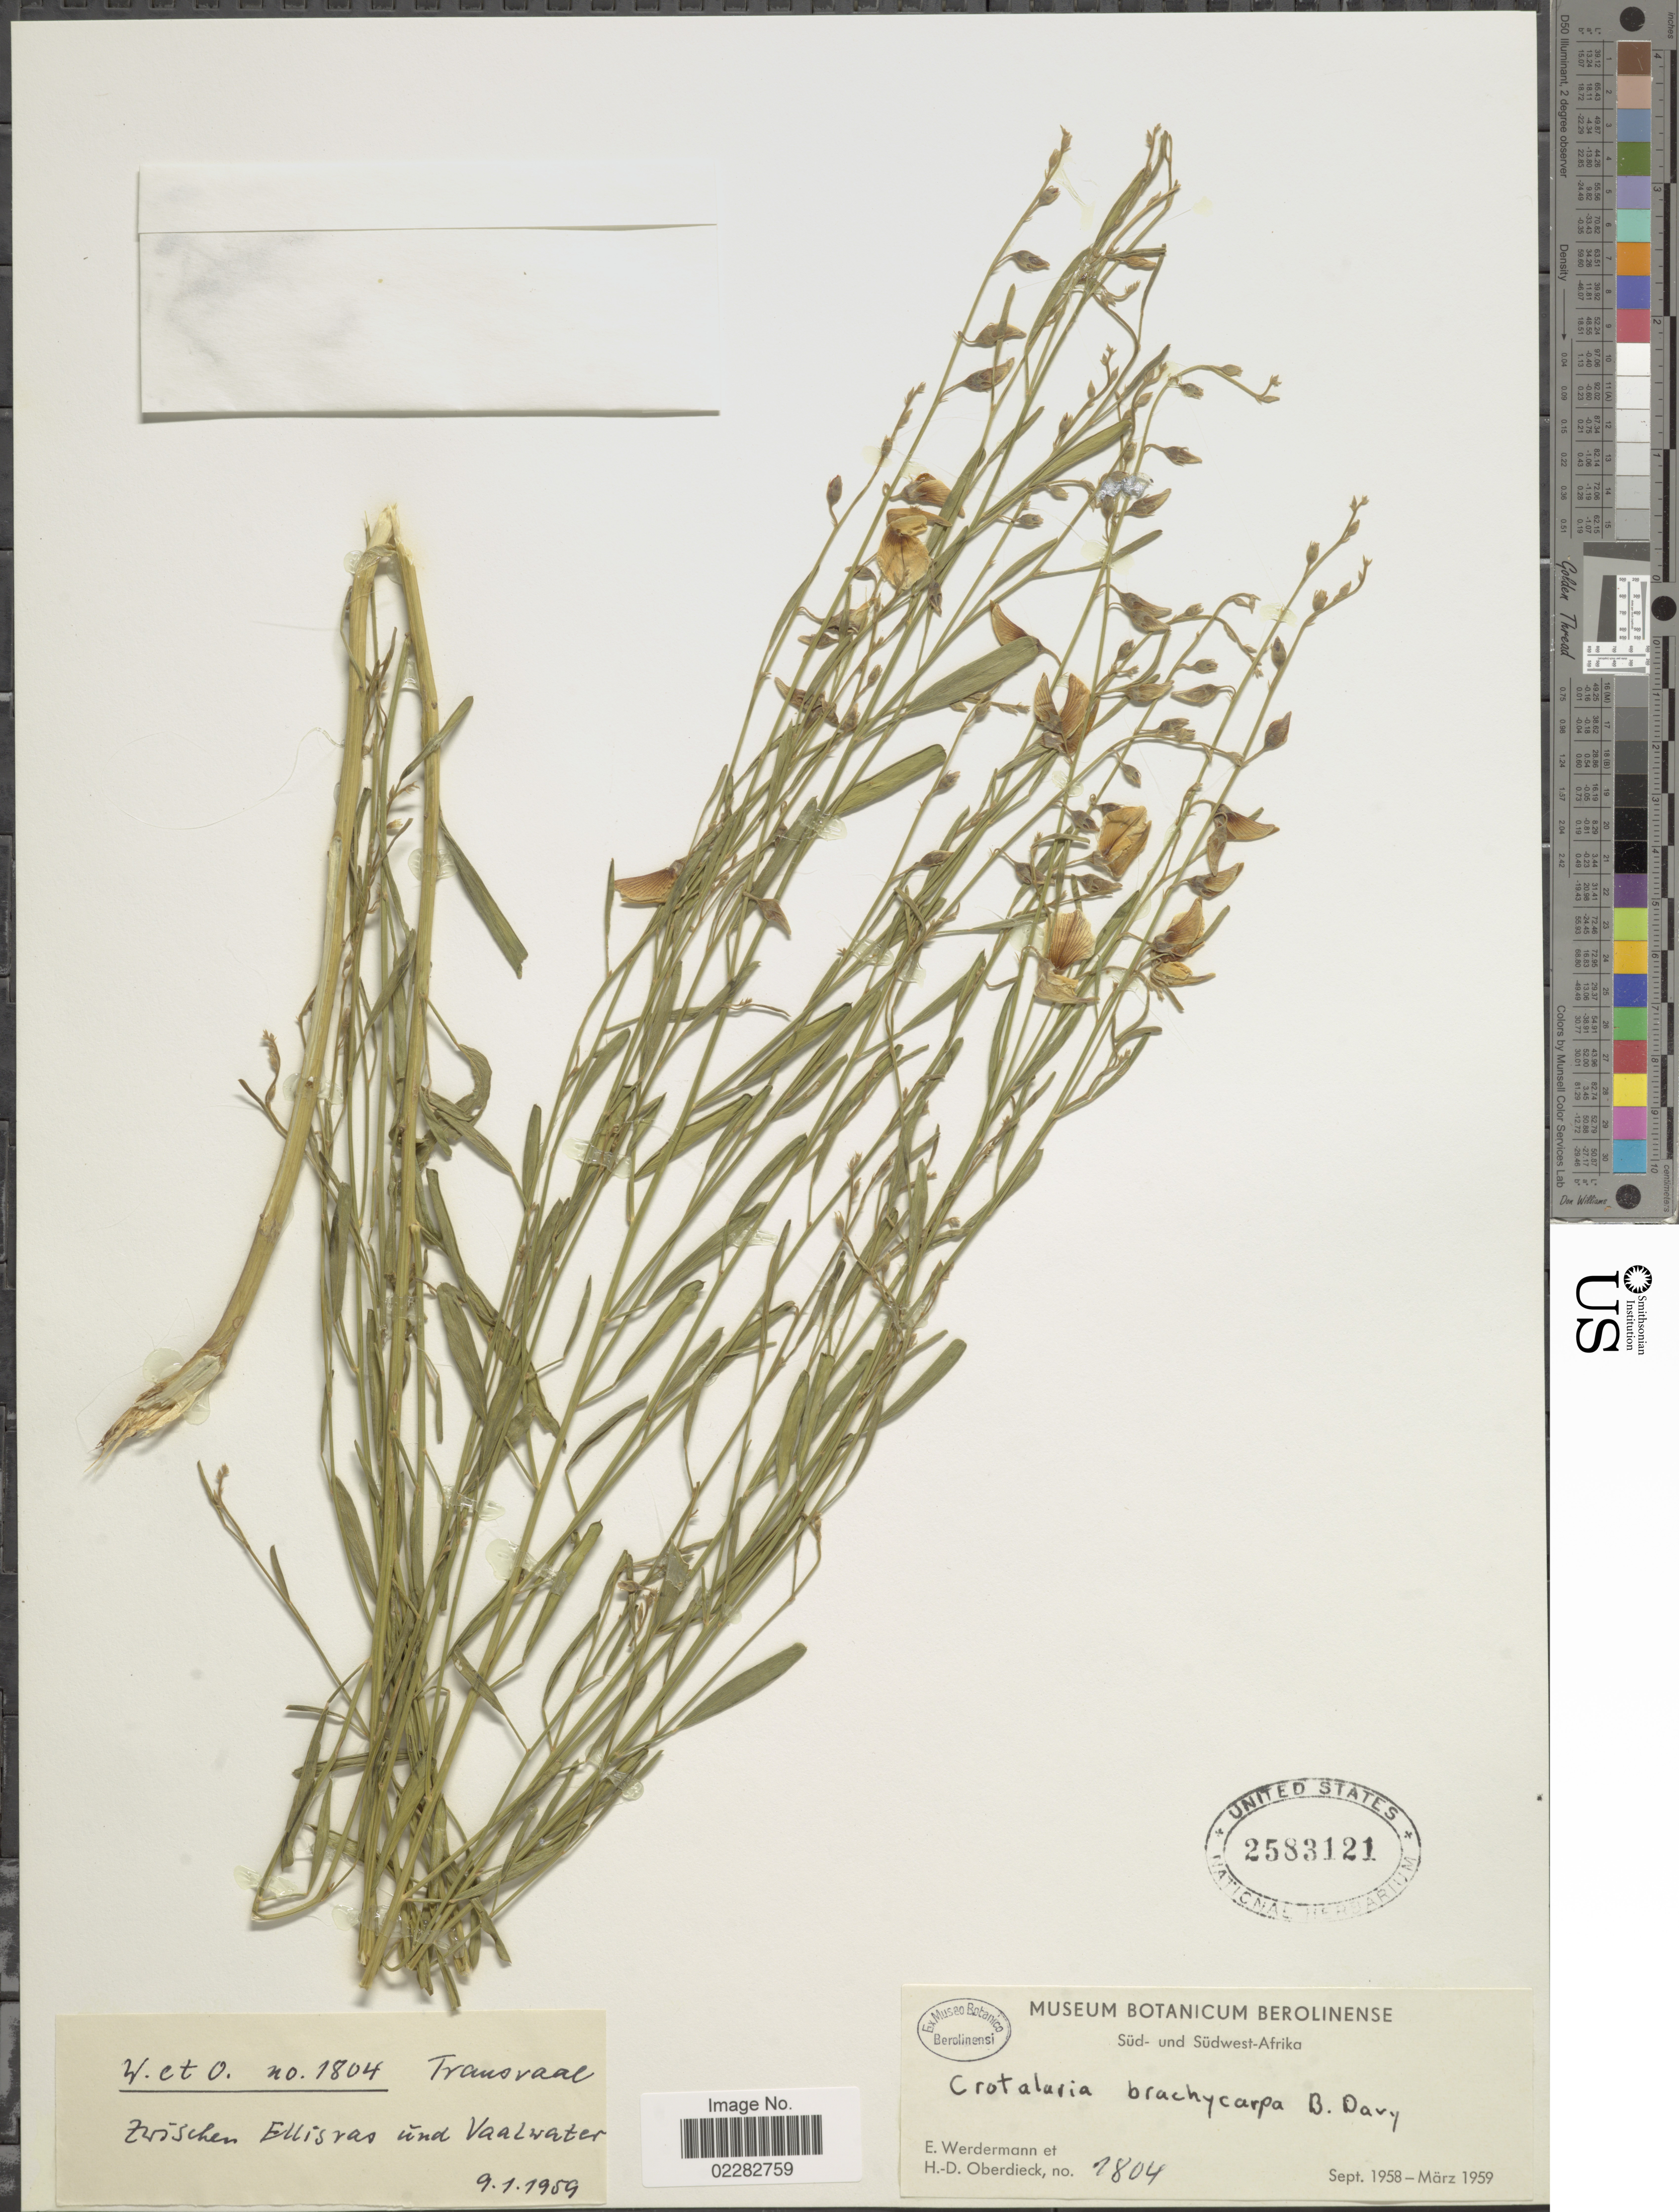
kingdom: Plantae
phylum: Tracheophyta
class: Magnoliopsida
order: Fabales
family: Fabaceae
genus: Crotalaria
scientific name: Crotalaria brachycarpa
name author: Benth.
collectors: E. Werdermann & H. Oberdieck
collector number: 1804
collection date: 1959-01-09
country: Namibia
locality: Transvaal, Zwischen Ellisvas und Vaalwater, Süd- und Südwest-Afrika.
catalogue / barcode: US 2583121